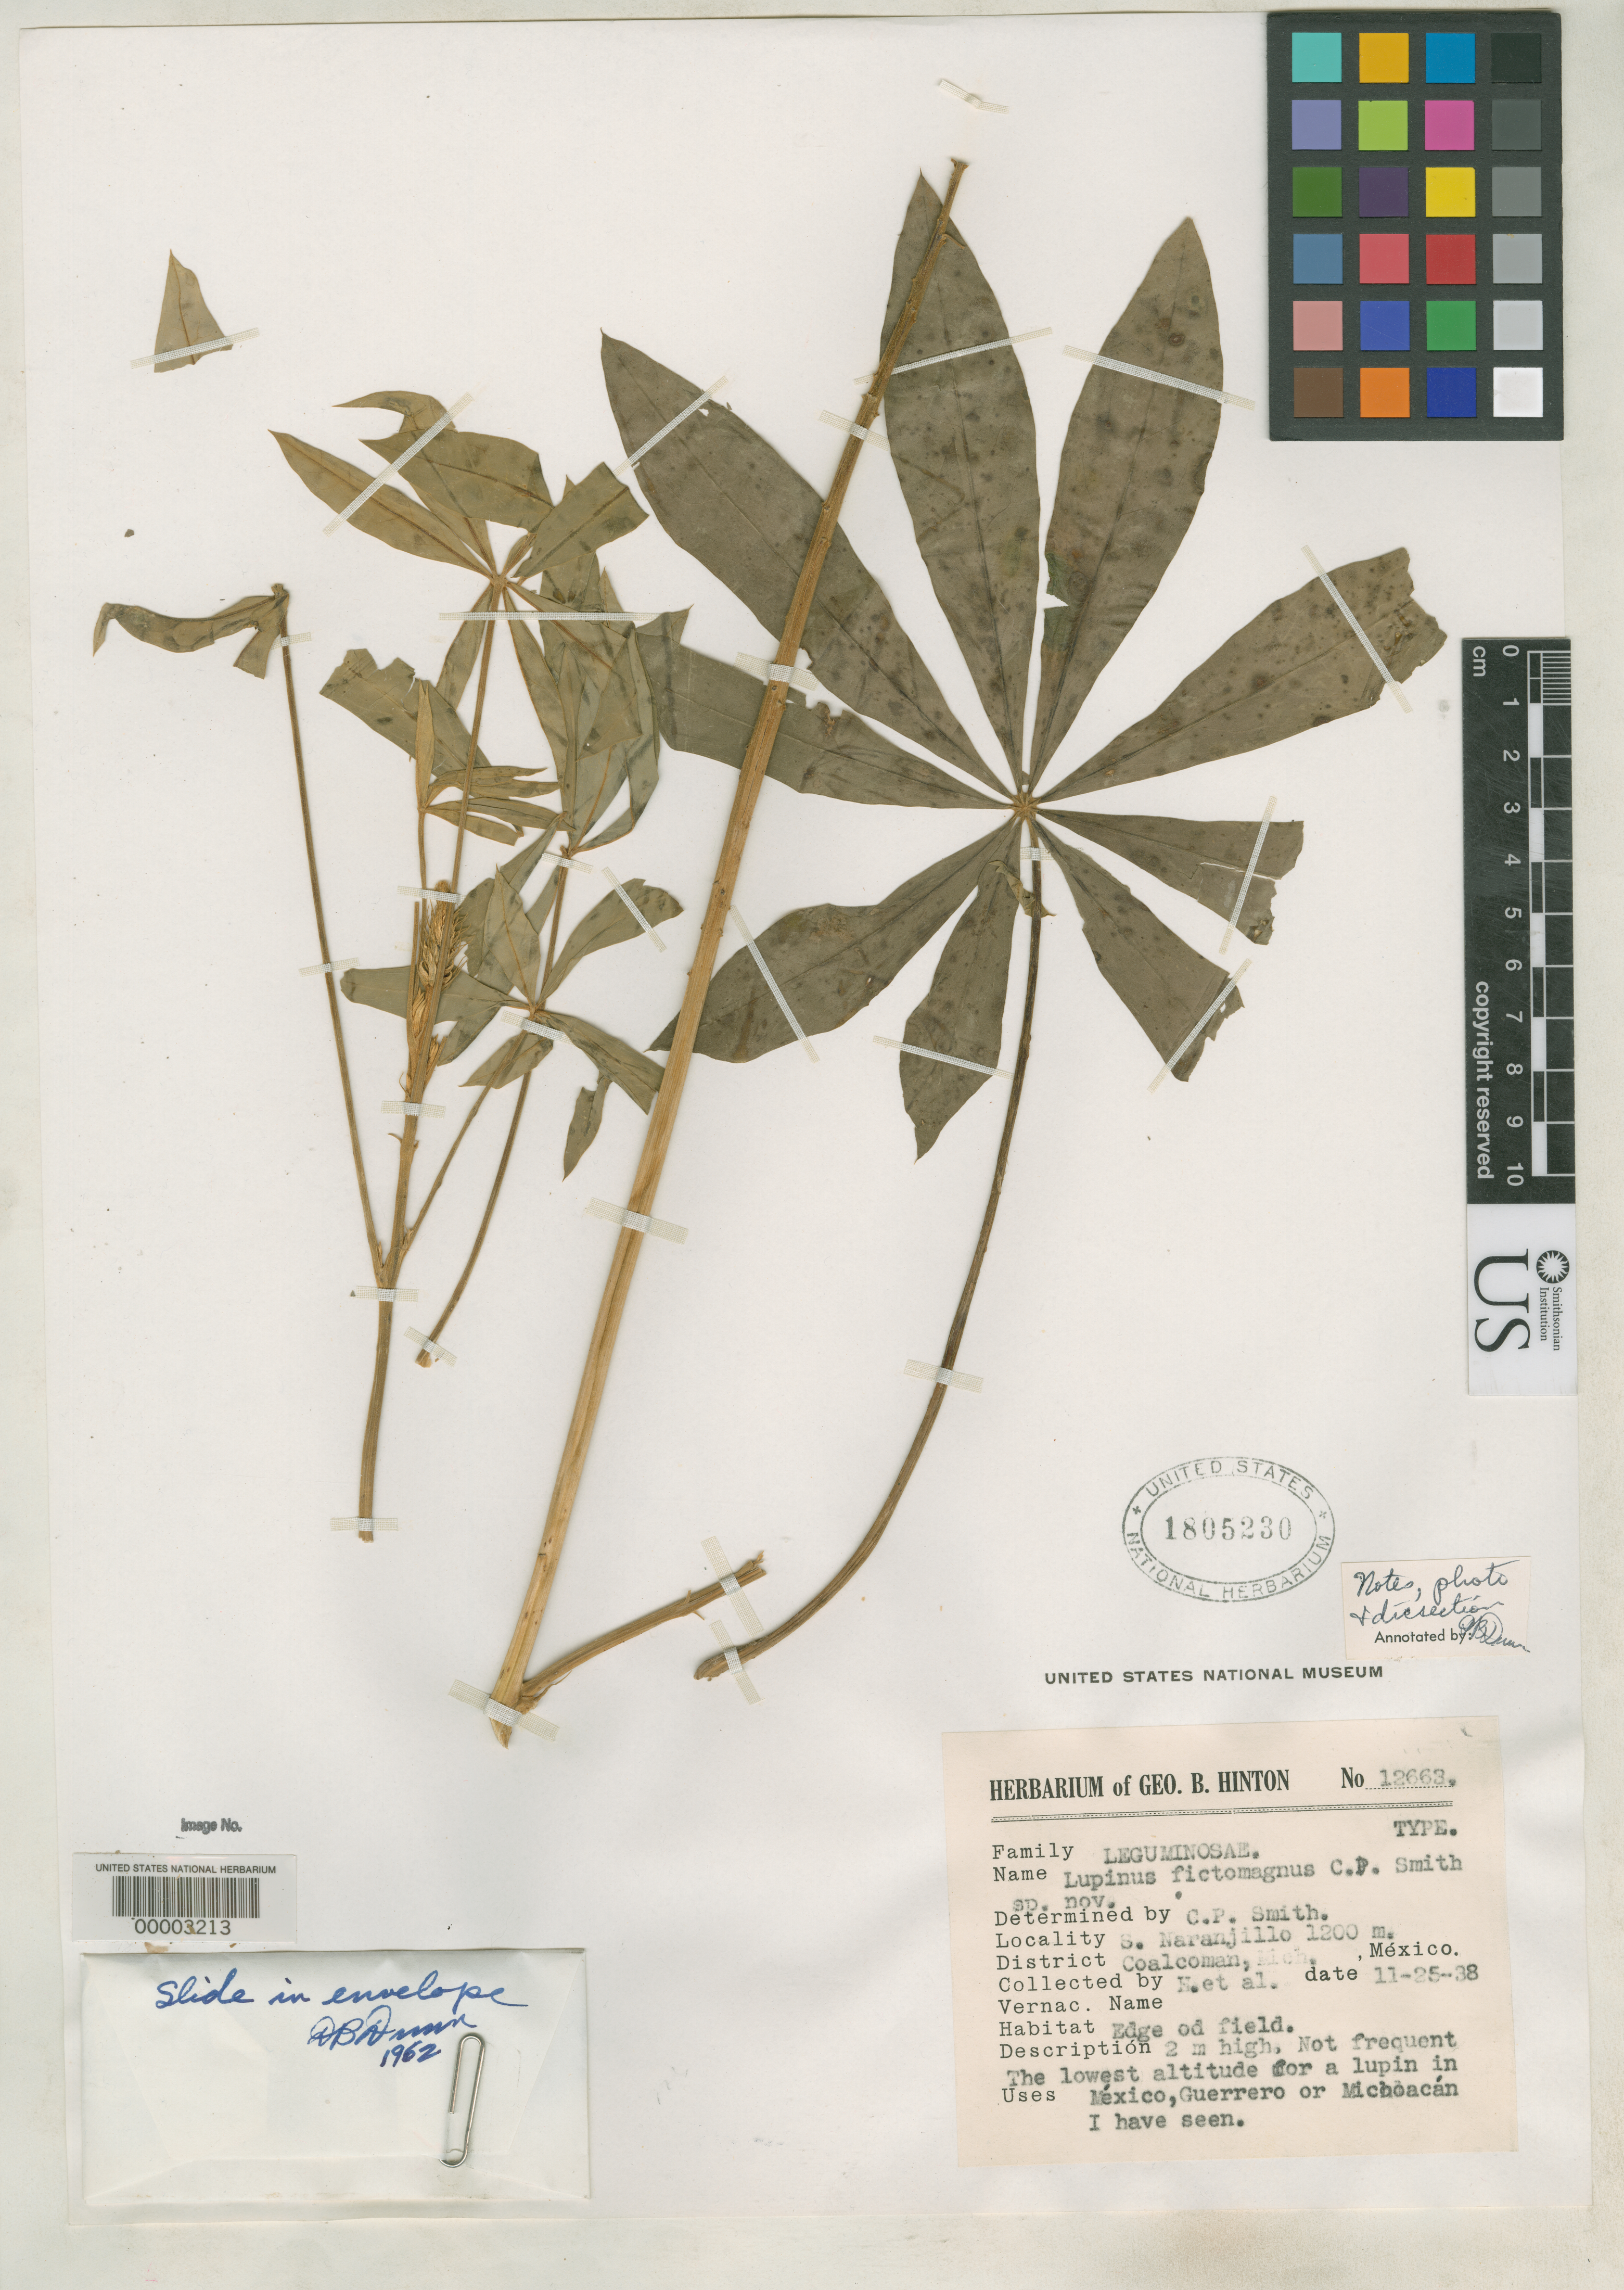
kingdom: Plantae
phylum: Tracheophyta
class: Magnoliopsida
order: Fabales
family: Fabaceae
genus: Lupinus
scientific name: Lupinus fictomagnus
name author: C.P. Sm.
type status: Isotype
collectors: G. B. Hinton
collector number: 12663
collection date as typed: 25 Nov 1938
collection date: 1938-11-25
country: Mexico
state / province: Michoacán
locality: Coalcomán, S. Naranjillo.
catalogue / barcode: US 1805230